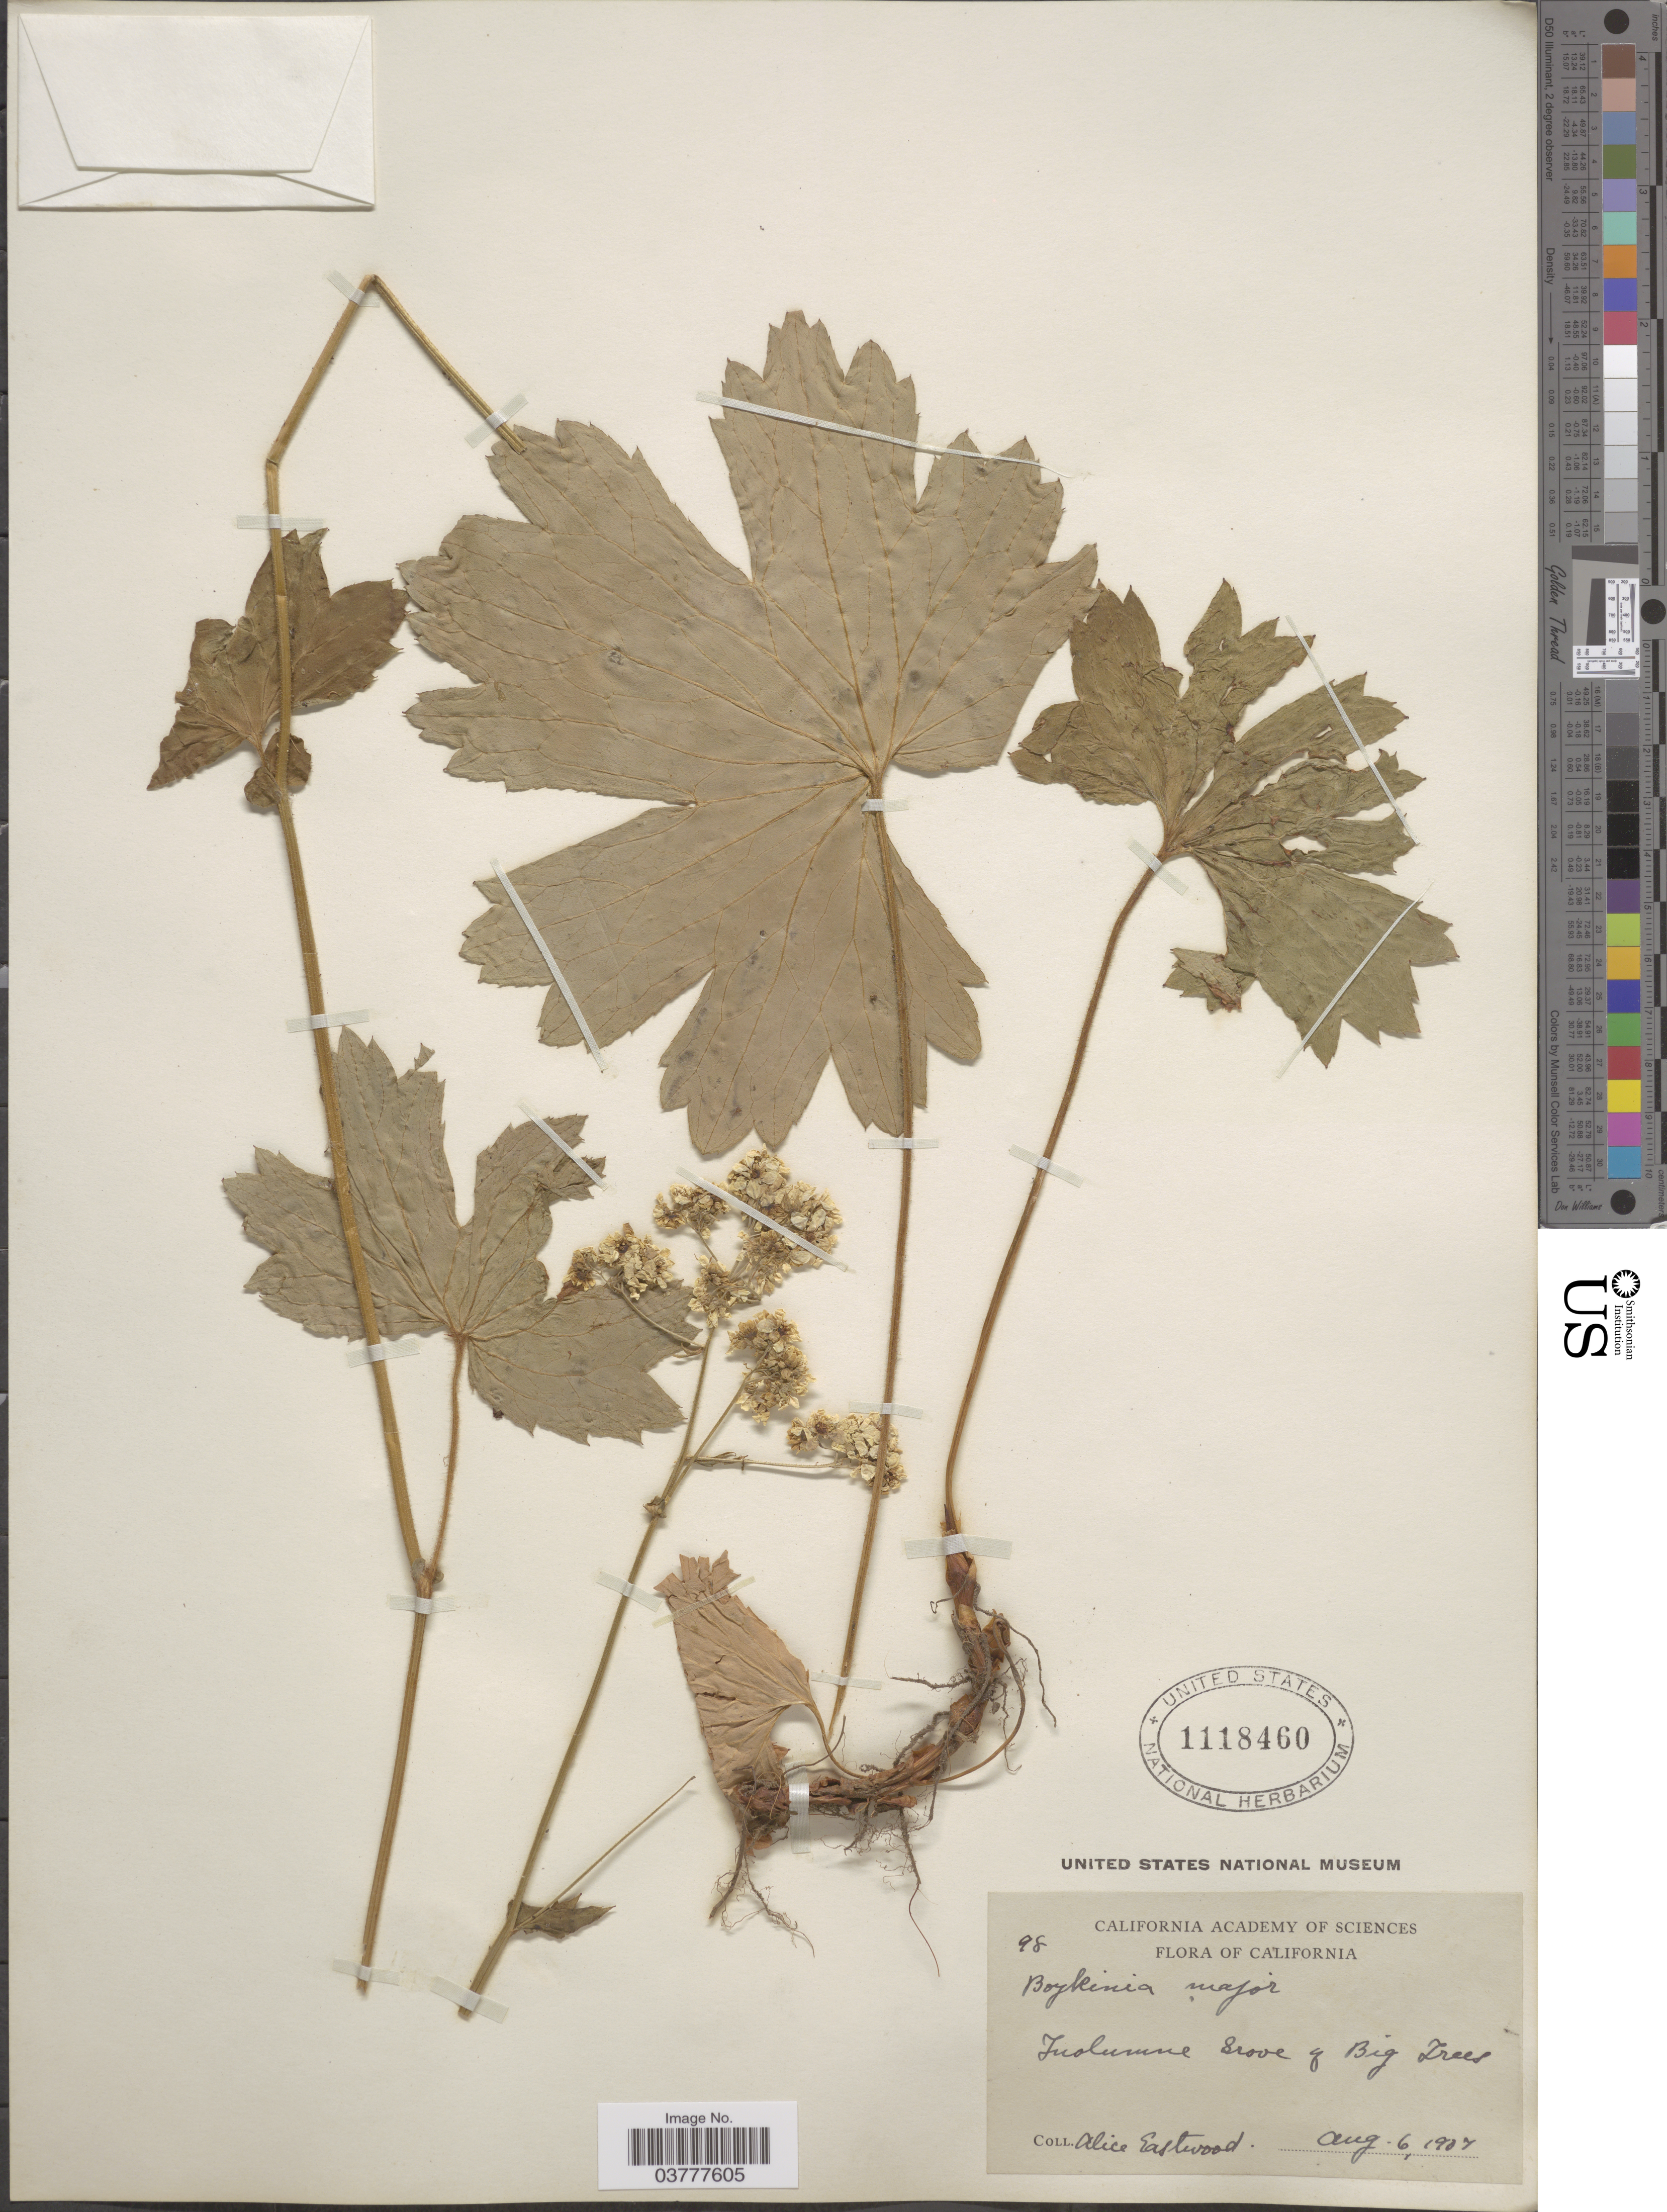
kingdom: Plantae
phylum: Tracheophyta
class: Magnoliopsida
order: Saxifragales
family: Saxifragaceae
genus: Boykinia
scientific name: Boykinia major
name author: A. Gray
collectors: A. Eastwood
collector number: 98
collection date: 1907-08-06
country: United States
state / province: California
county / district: Tuolumne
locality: Tuolumne Grove of Big Trees.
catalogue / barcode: US 1118460